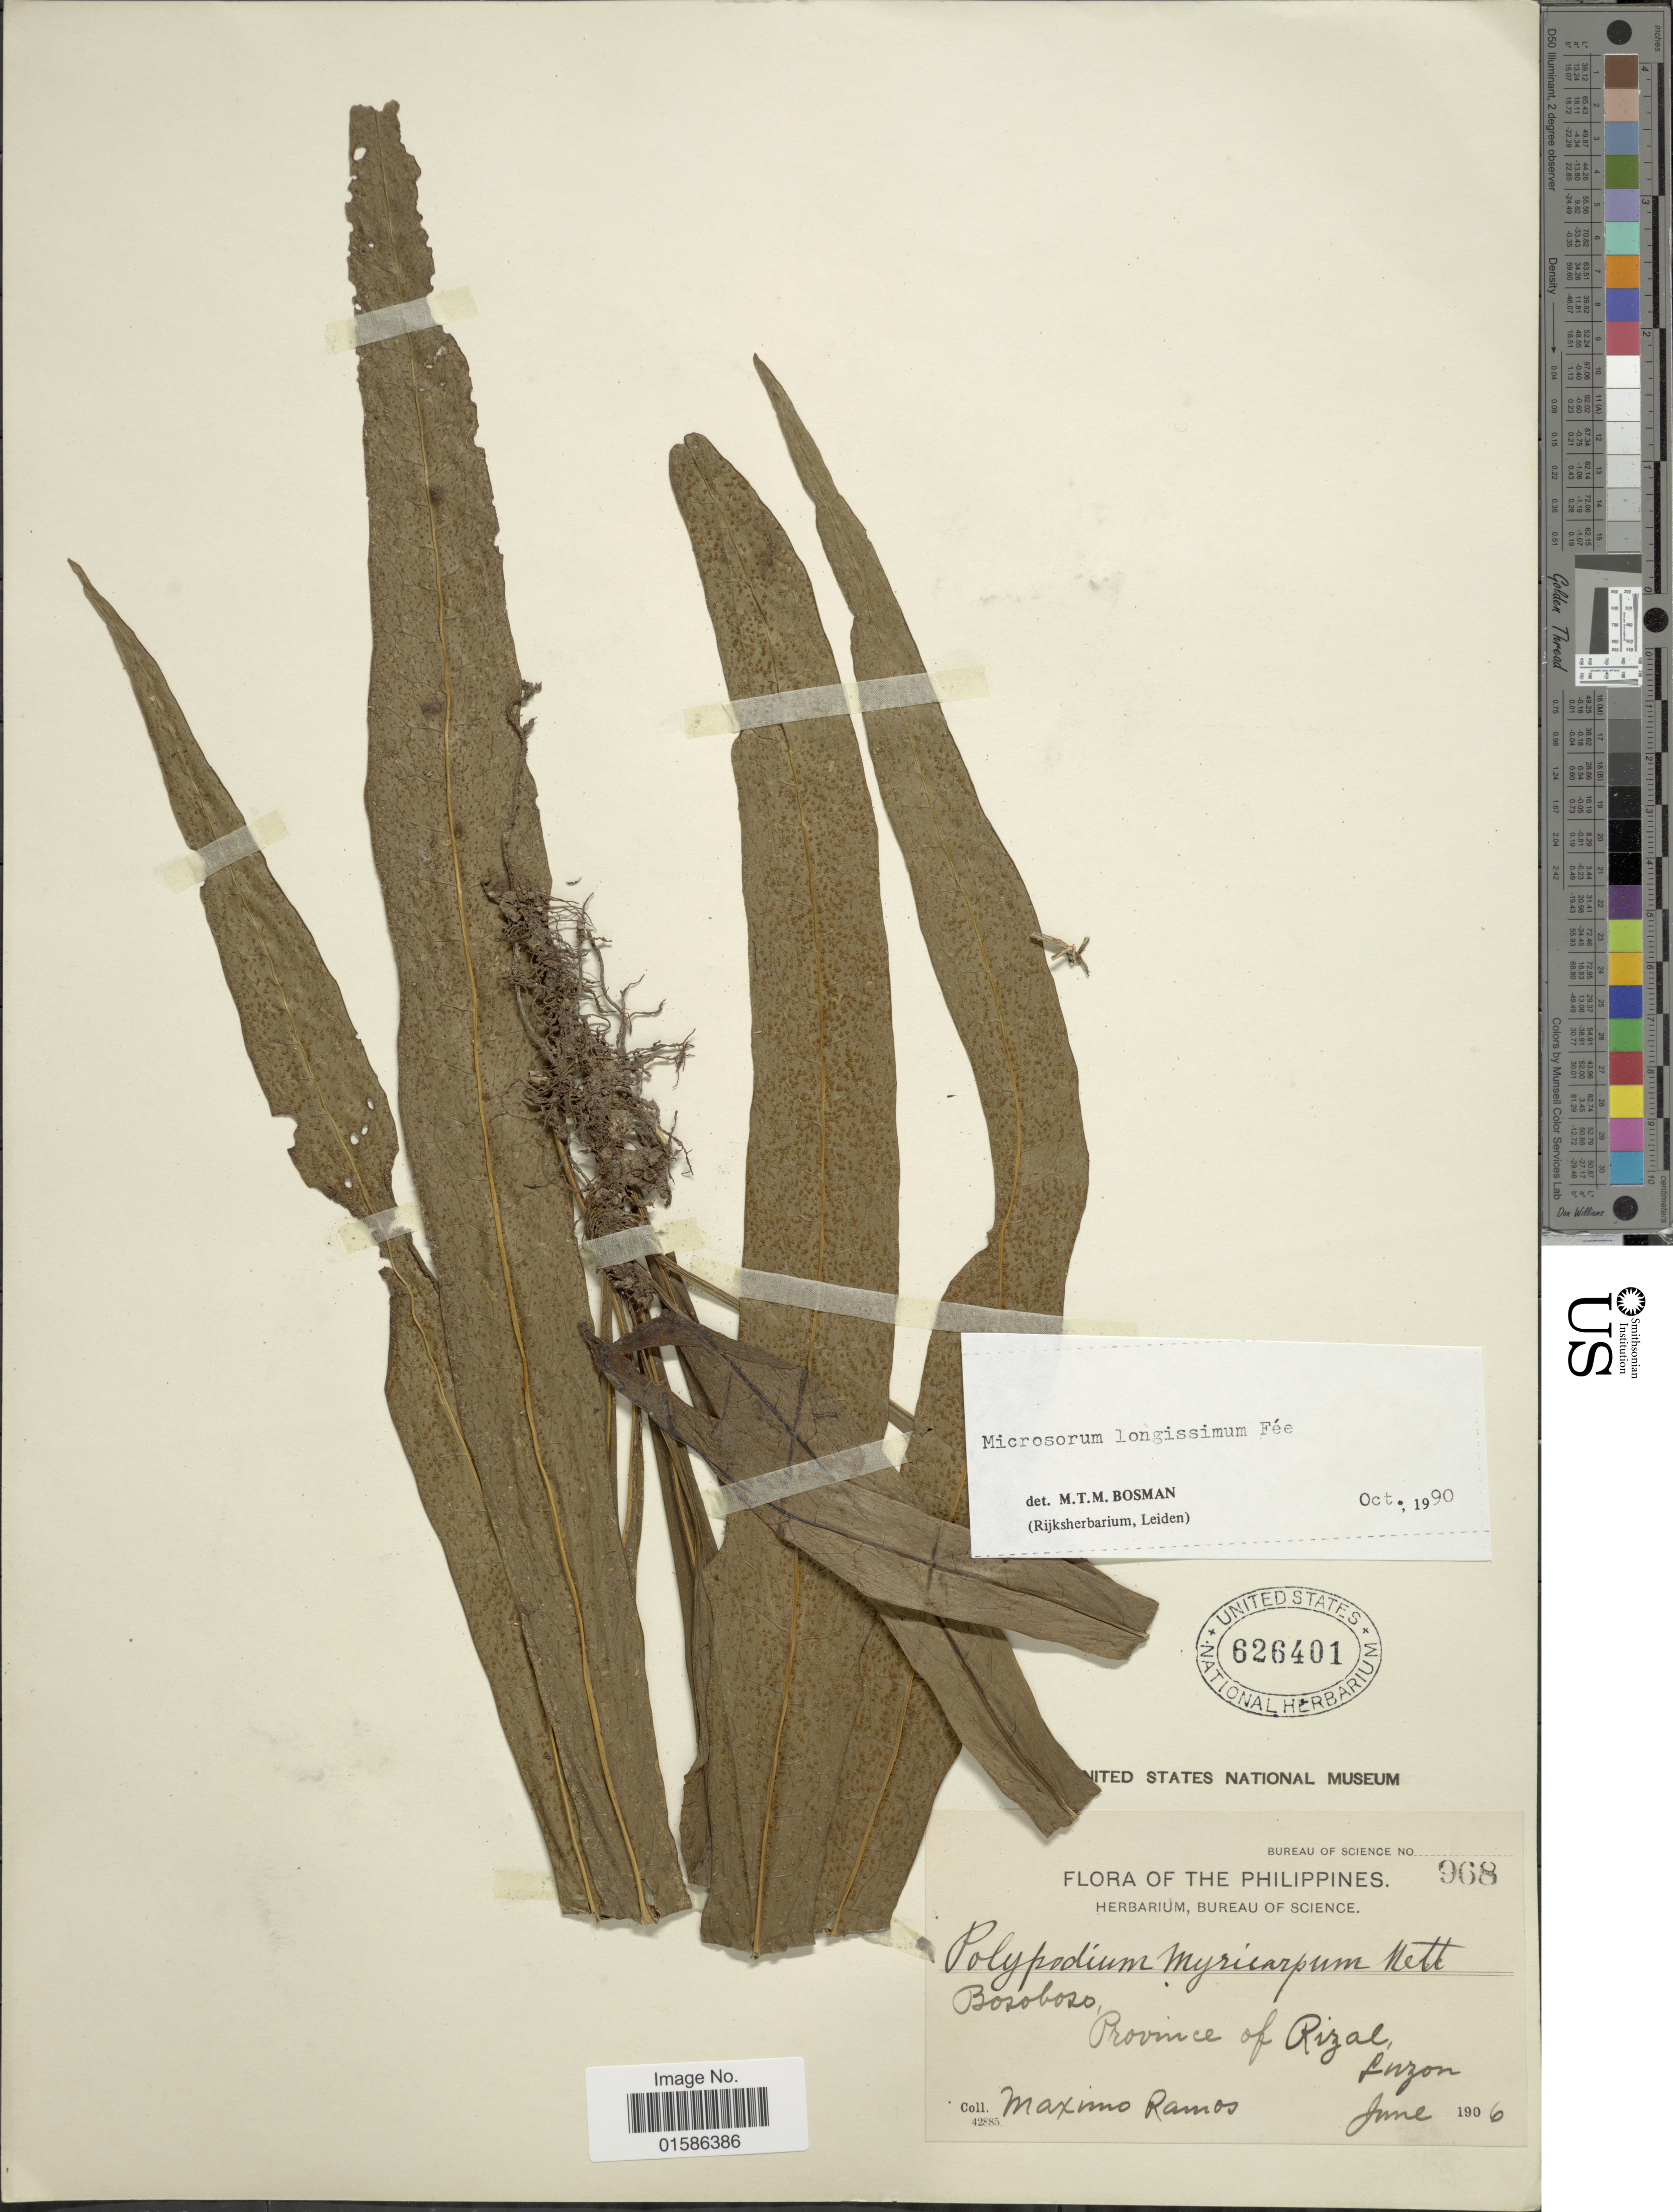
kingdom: Plantae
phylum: Tracheophyta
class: Polypodiopsida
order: Polypodiales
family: Polypodiaceae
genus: Microsorum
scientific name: Microsorum longissimum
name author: Fée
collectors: M. Ramos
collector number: Bureau of Science 968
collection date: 1906-06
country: Philippines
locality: Bosoboso, Province of Rizal, Luzon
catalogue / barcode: US 626401